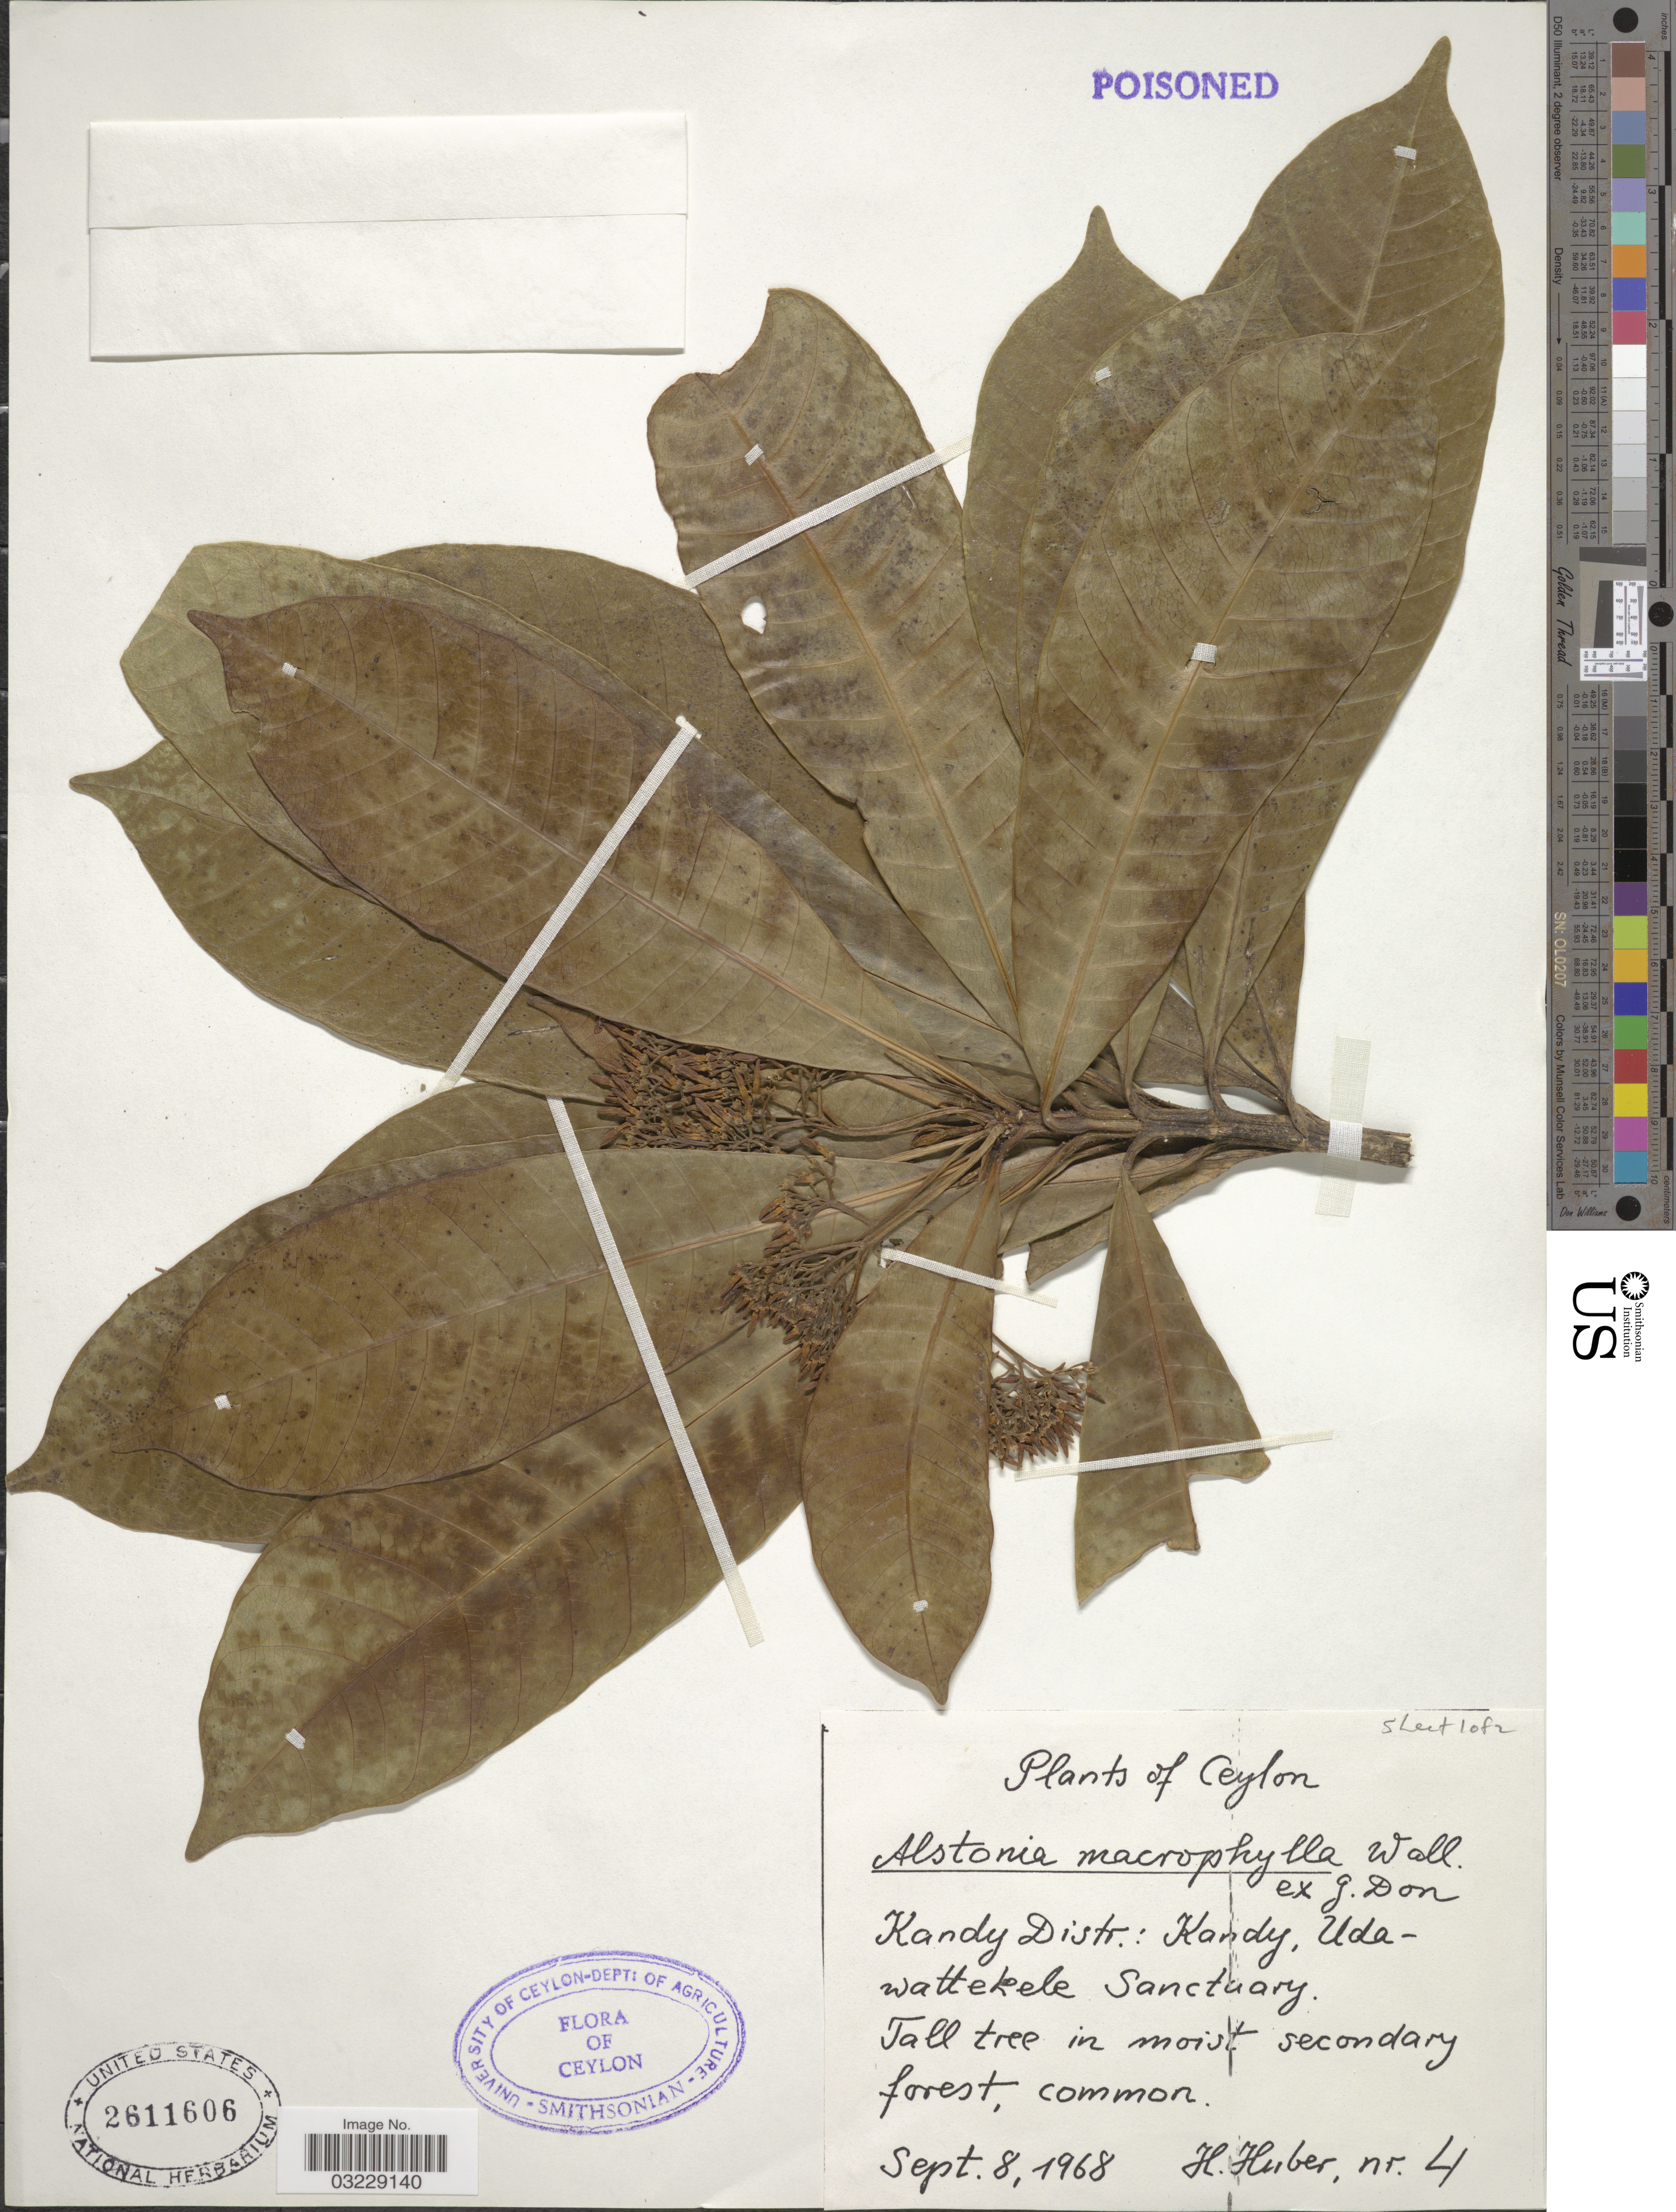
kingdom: Plantae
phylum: Tracheophyta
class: Magnoliopsida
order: Gentianales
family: Apocynaceae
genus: Alstonia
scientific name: Alstonia macrophylla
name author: Wall. ex G. Don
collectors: H. Huber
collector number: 4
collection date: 1968-09-08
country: Sri Lanka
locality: Ceylon. Kandy Distr.: Kandy, Udawattekele Sanctuary.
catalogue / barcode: US 2611606